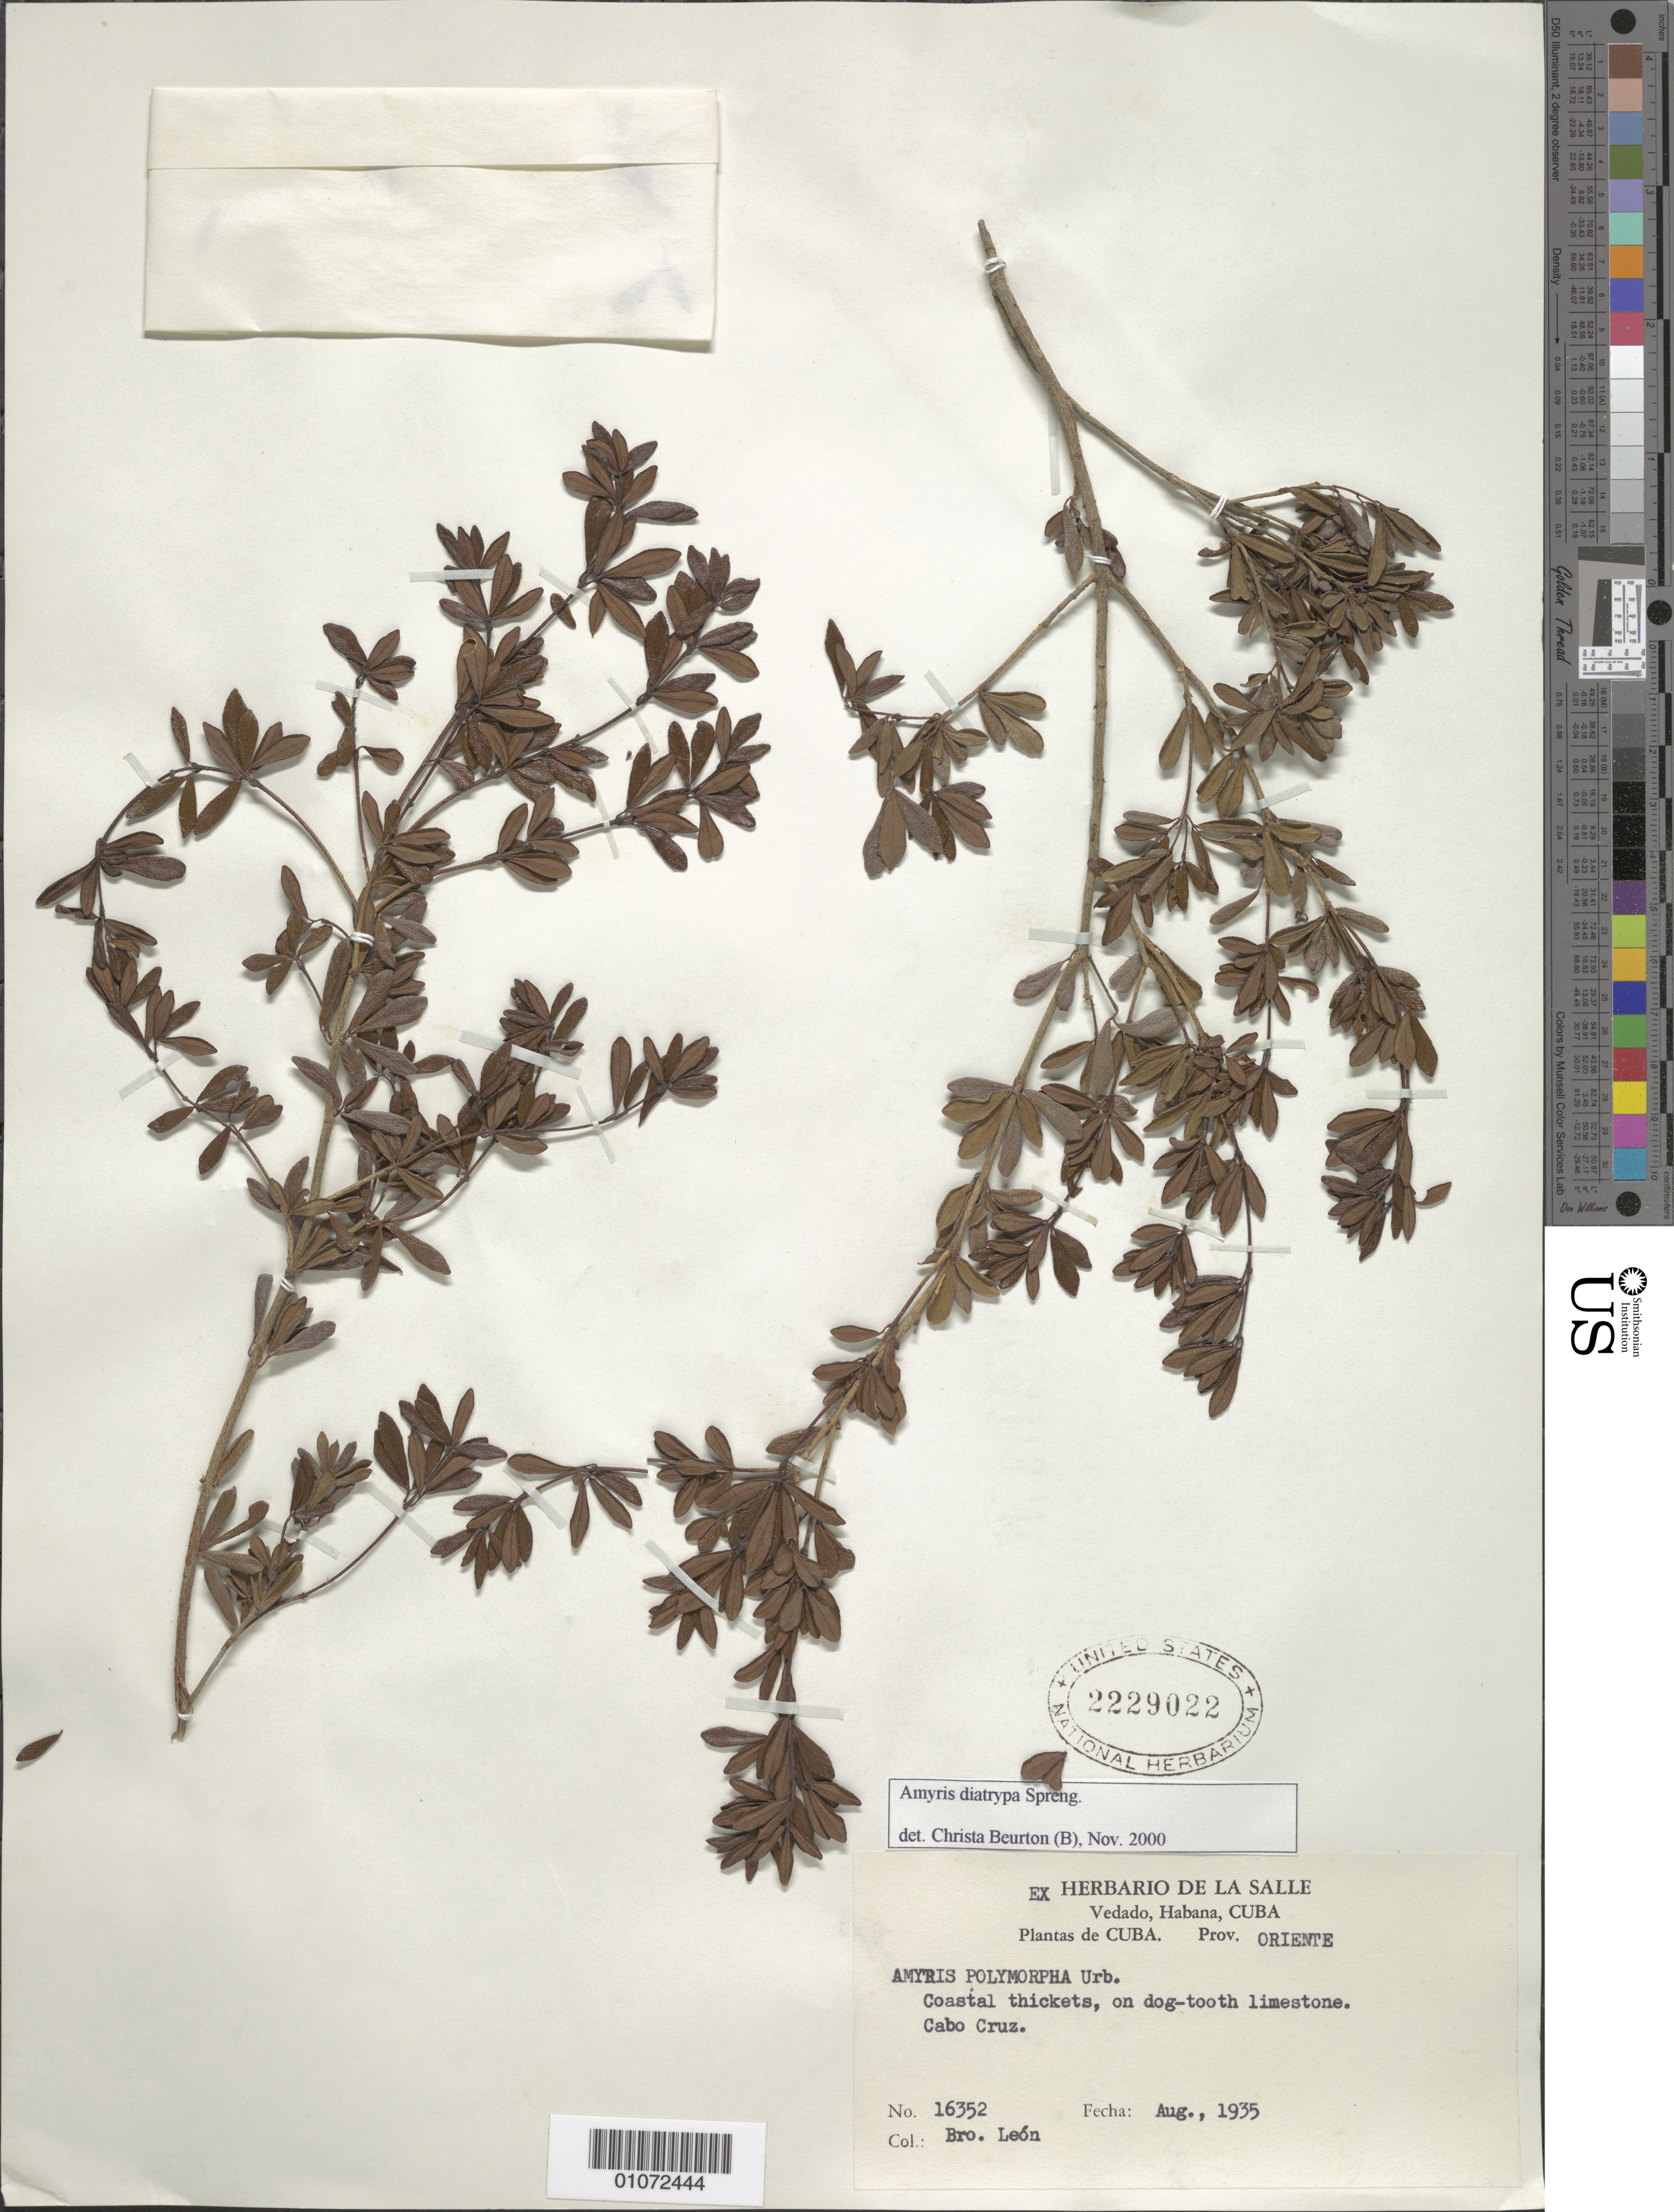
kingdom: Plantae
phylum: Tracheophyta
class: Magnoliopsida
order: Sapindales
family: Rutaceae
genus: Amyris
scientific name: Amyris diatrypa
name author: Spreng.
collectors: Bro. León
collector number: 16352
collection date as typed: Aug 1935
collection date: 1935-08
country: Cuba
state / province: Pinar del Rio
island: Cuba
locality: Coastal thickets, on dog-tooth limestone Cabo Cruz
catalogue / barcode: US 2229022